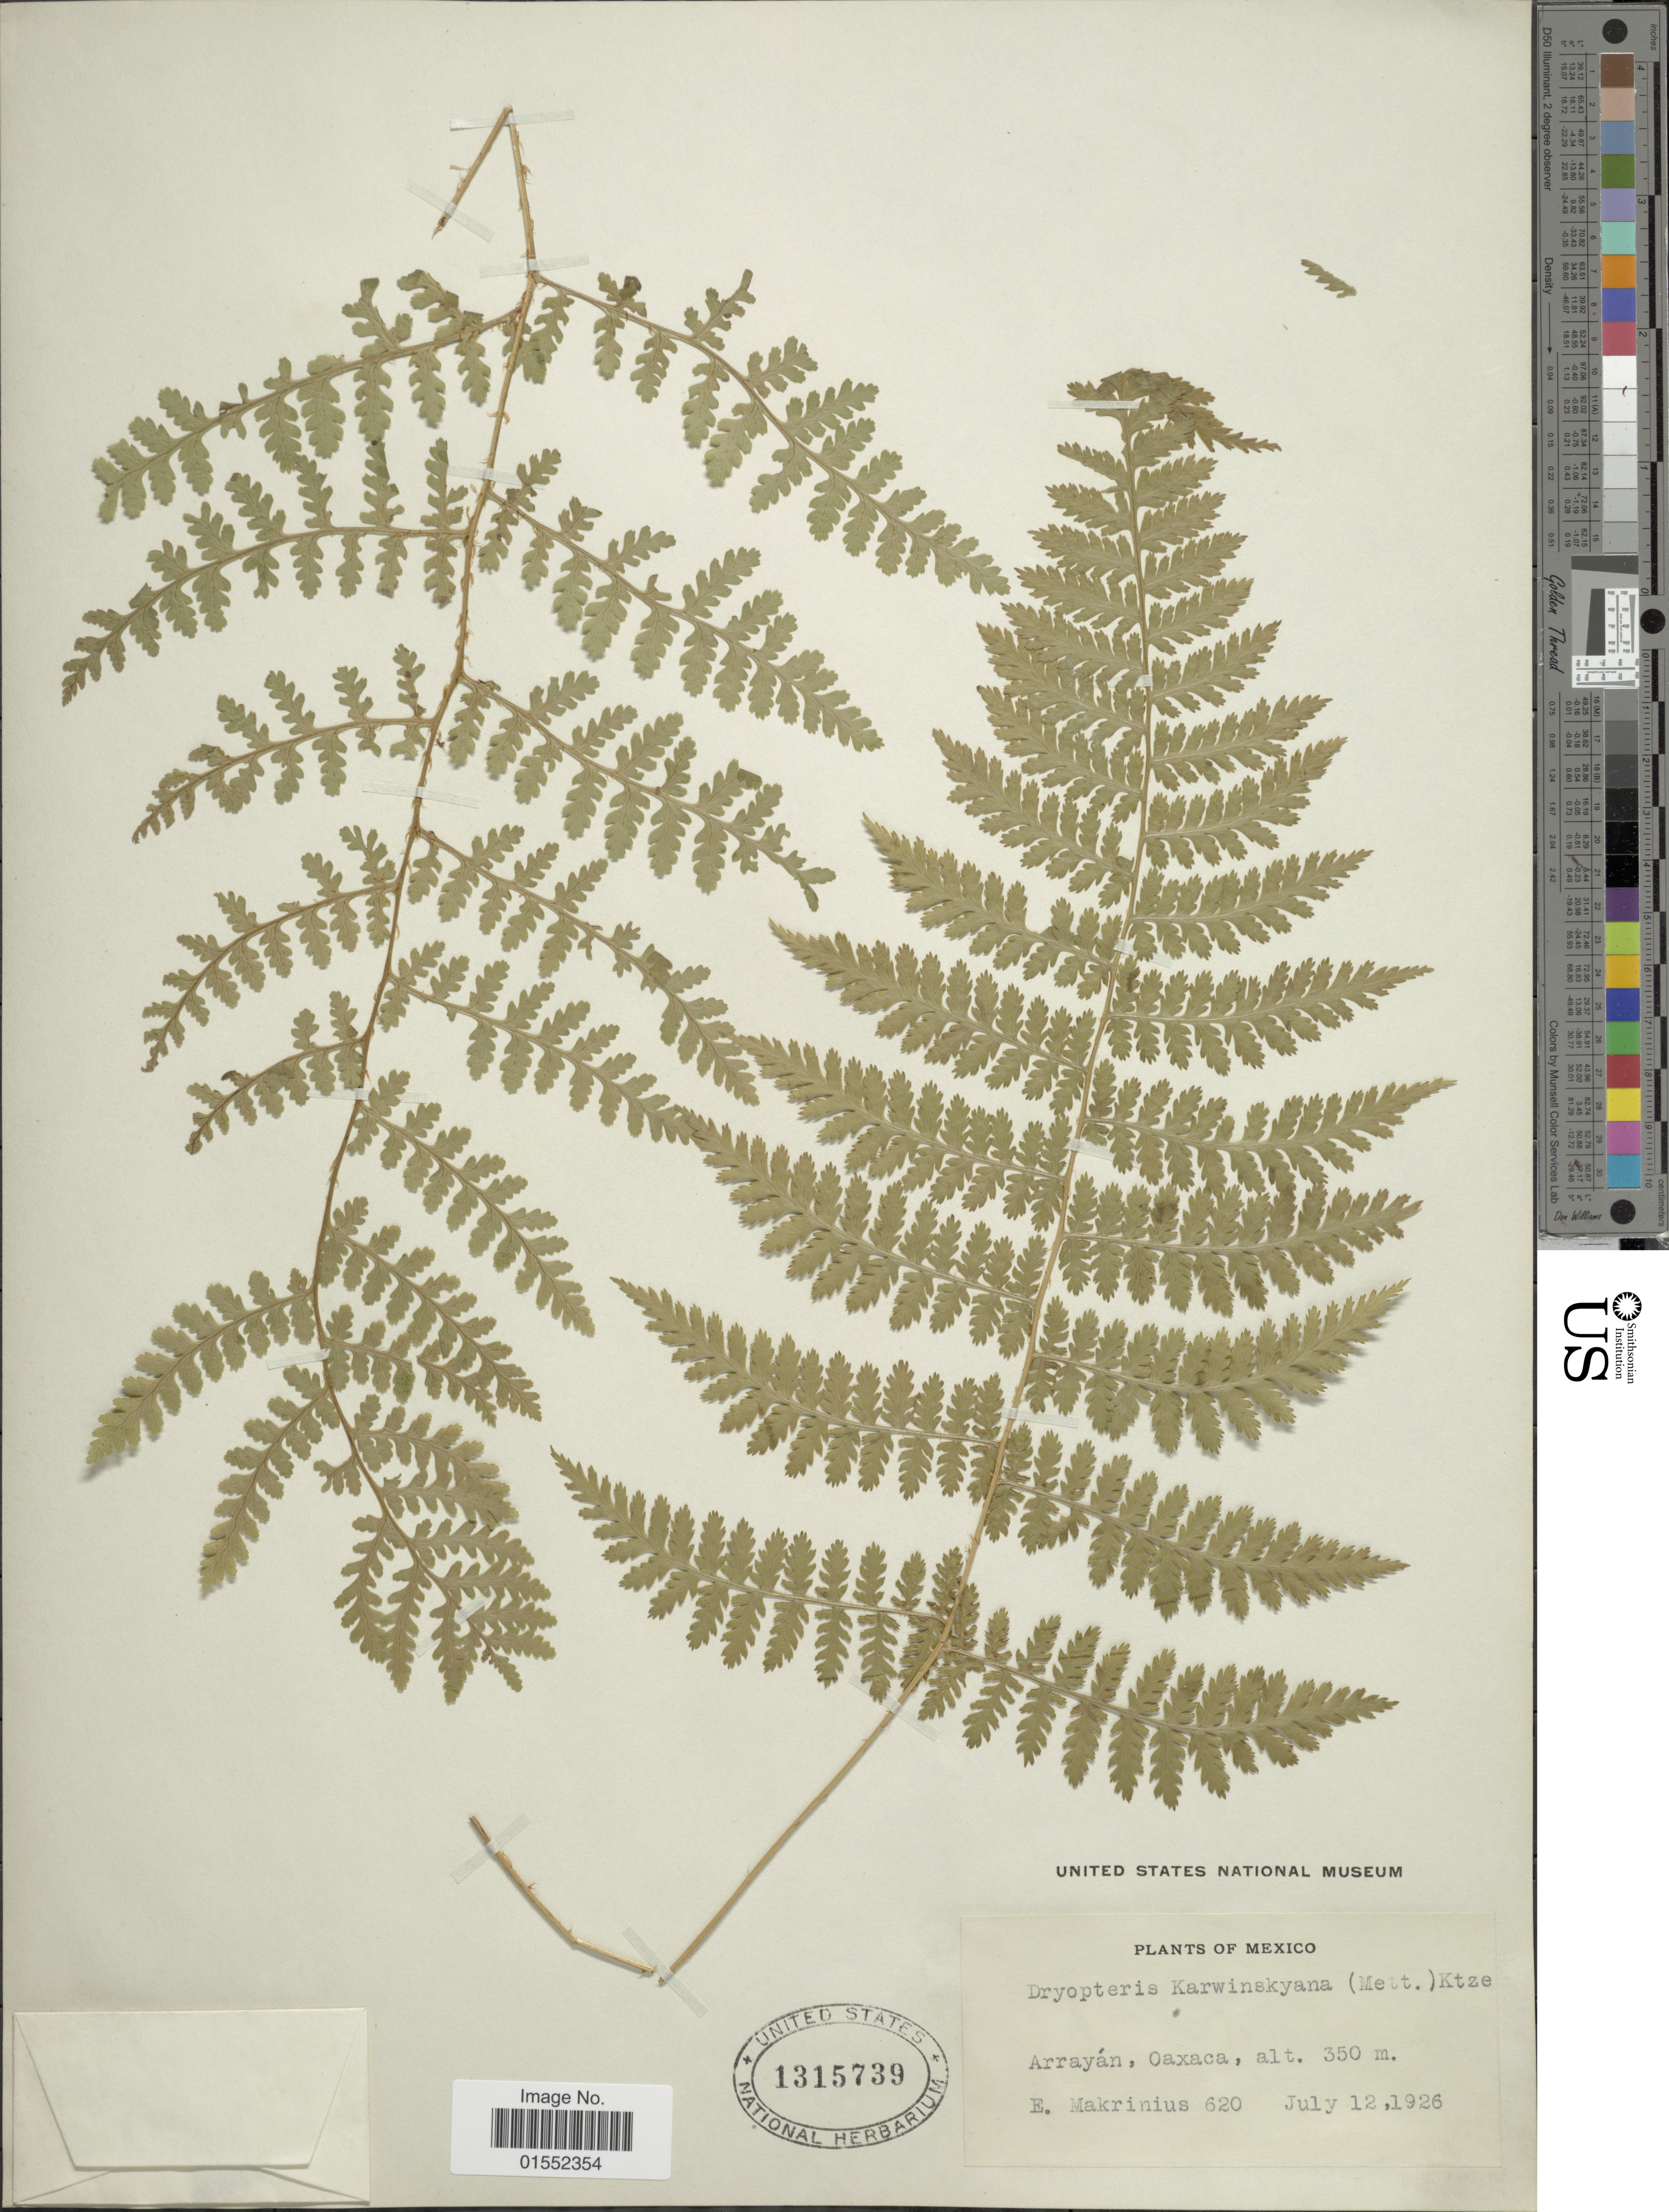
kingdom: Plantae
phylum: Tracheophyta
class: Polypodiopsida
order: Polypodiales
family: Dryopteridaceae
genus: Dryopteris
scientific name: Dryopteris karwinskyana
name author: (Mett.) Kuntze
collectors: E. Makrinius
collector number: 620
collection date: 1926-07-12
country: Mexico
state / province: Oaxaca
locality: Arrayán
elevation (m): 350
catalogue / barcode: US 1315739